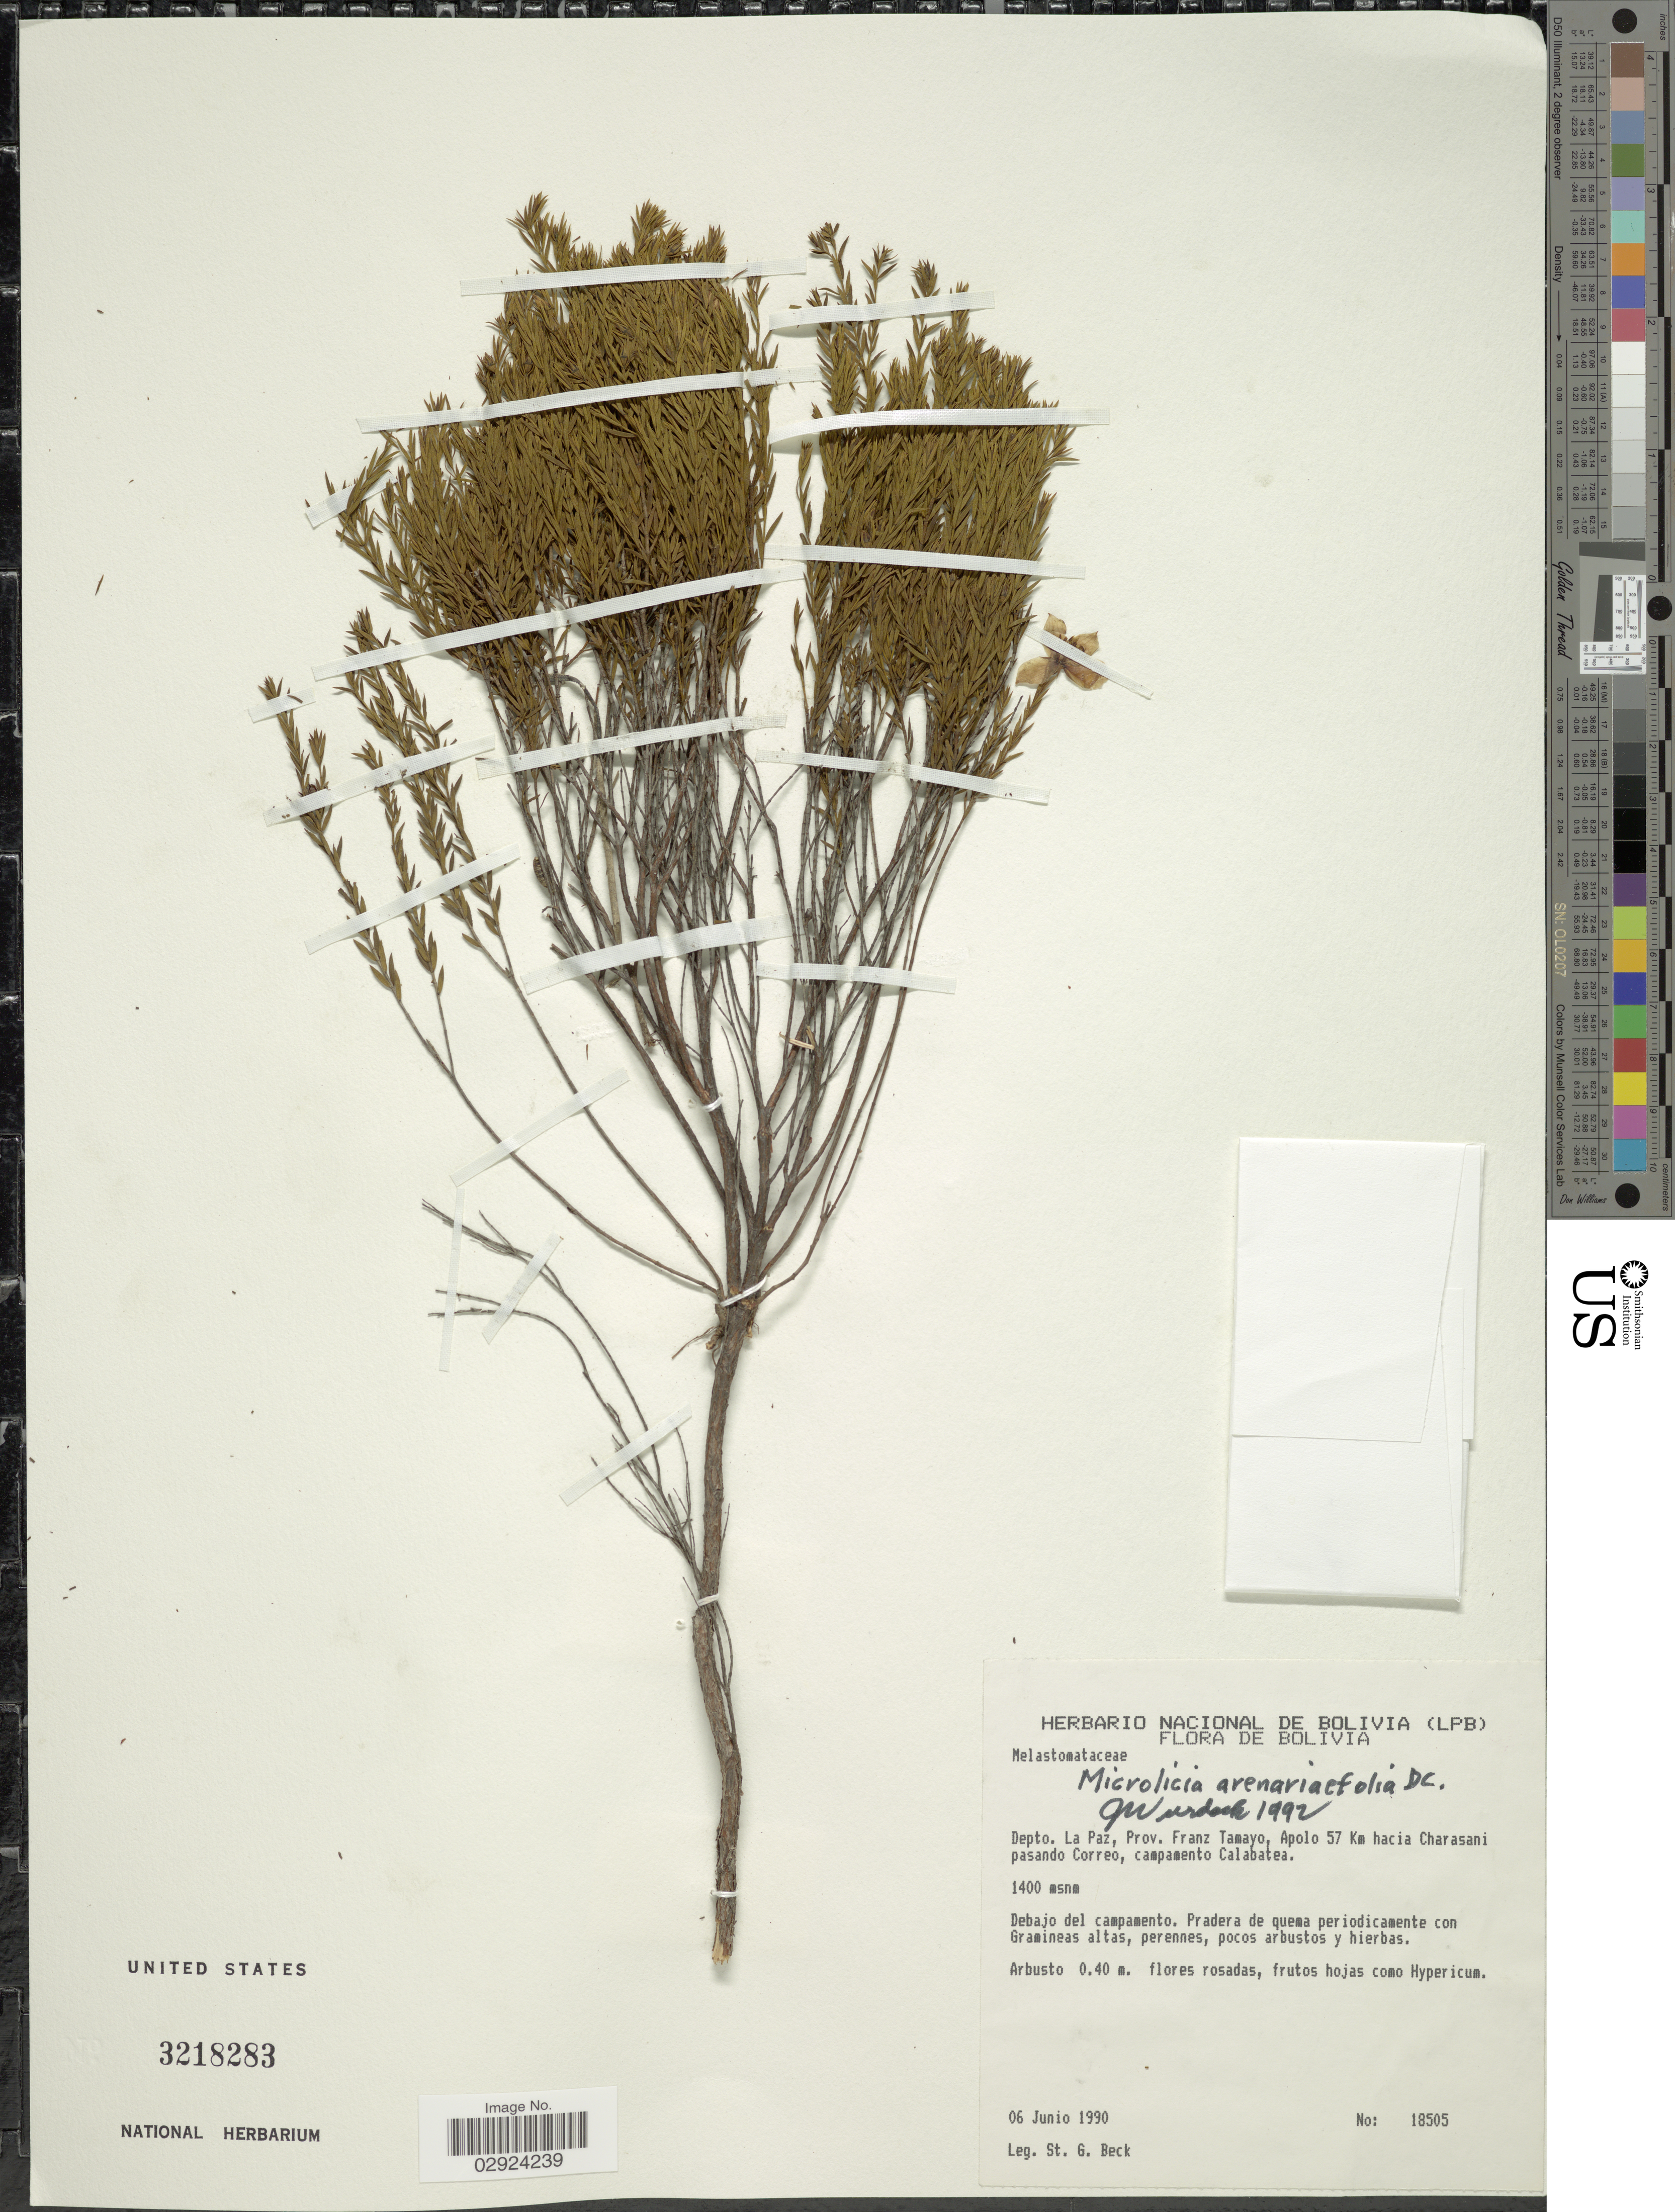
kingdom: Plantae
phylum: Tracheophyta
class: Magnoliopsida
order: Myrtales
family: Melastomataceae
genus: Microlicia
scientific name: Microlicia arenariaefolia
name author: DC.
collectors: S. G. Beck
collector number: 1805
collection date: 1990-06-06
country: Bolivia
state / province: La Paz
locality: Depto. La Paz, Prov. Franz Tamayo, Apolo 57 Km hacia Charasani pasando Correo, campamento Calabatea.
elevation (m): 1400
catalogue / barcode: US 3218283